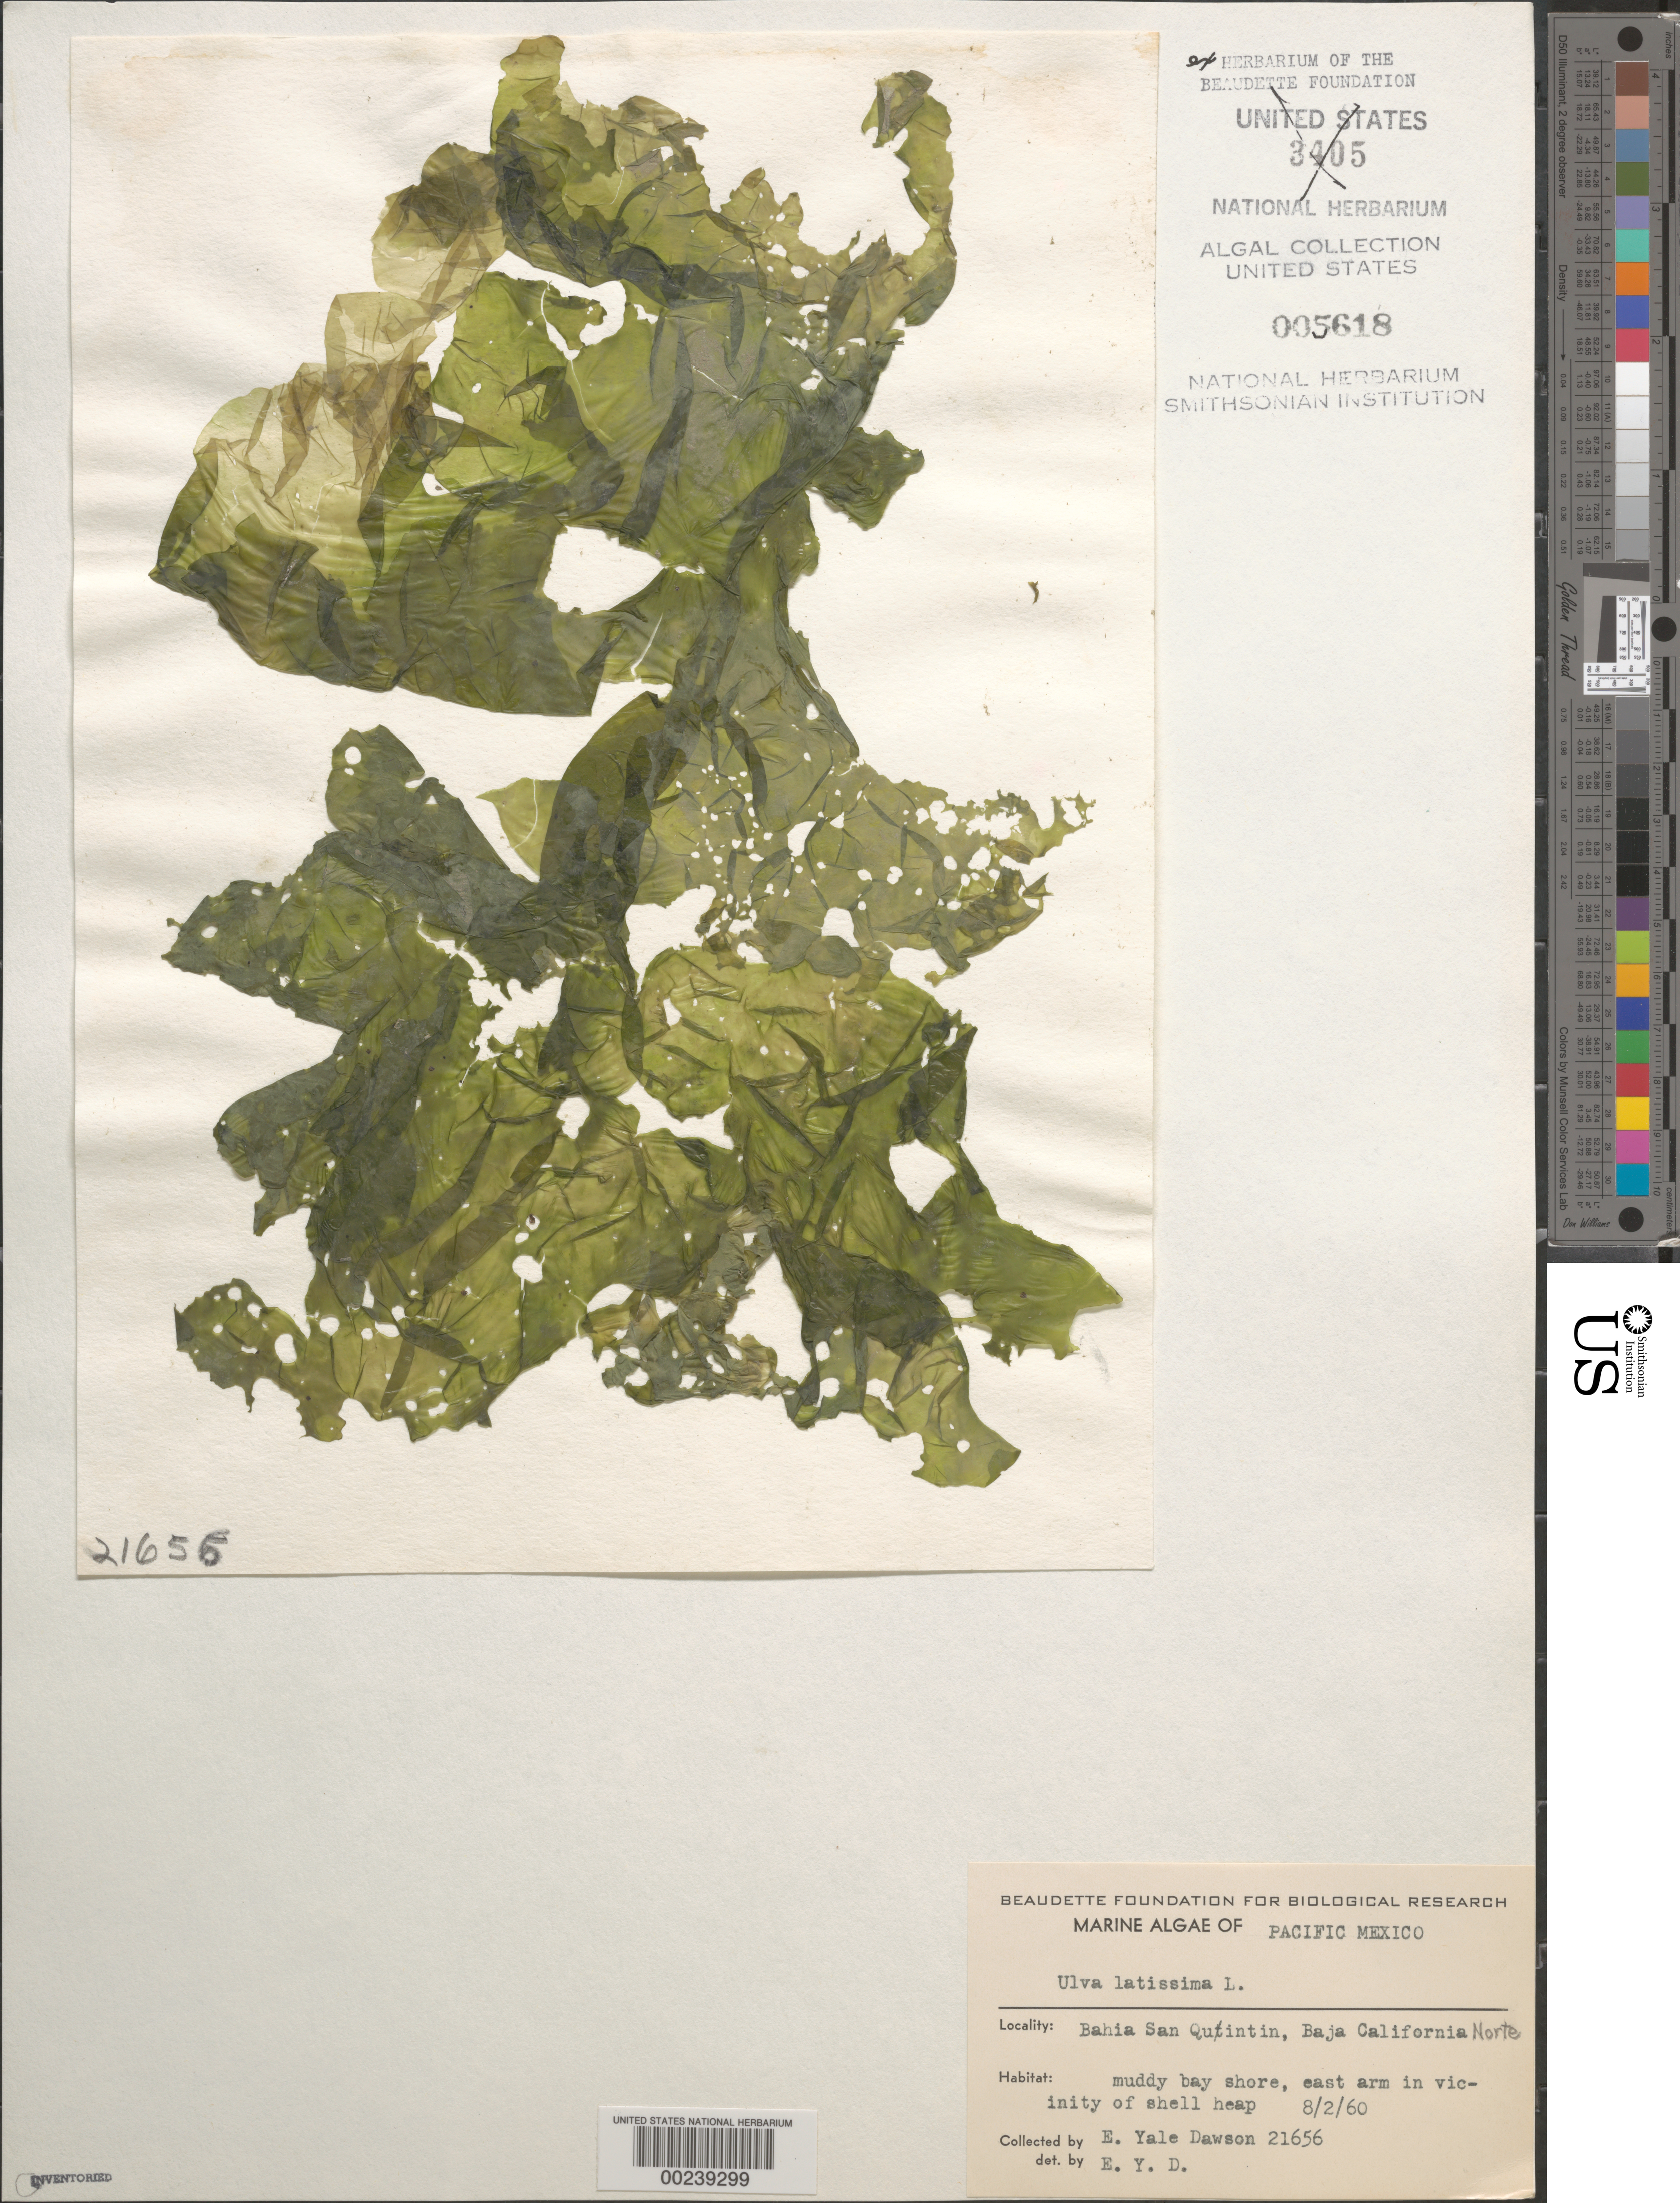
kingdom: Chromista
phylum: Ochrophyta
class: Phaeophyceae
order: Laminariales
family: Laminariaceae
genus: Saccharina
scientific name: Saccharina latissima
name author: C.E. Lane et al.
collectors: E. Y. Dawson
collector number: EYD 21656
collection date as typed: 02 Aug 1960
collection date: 1960-08-02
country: Mexico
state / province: Baja California Norte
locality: Bahia San Quintin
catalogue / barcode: US 5618